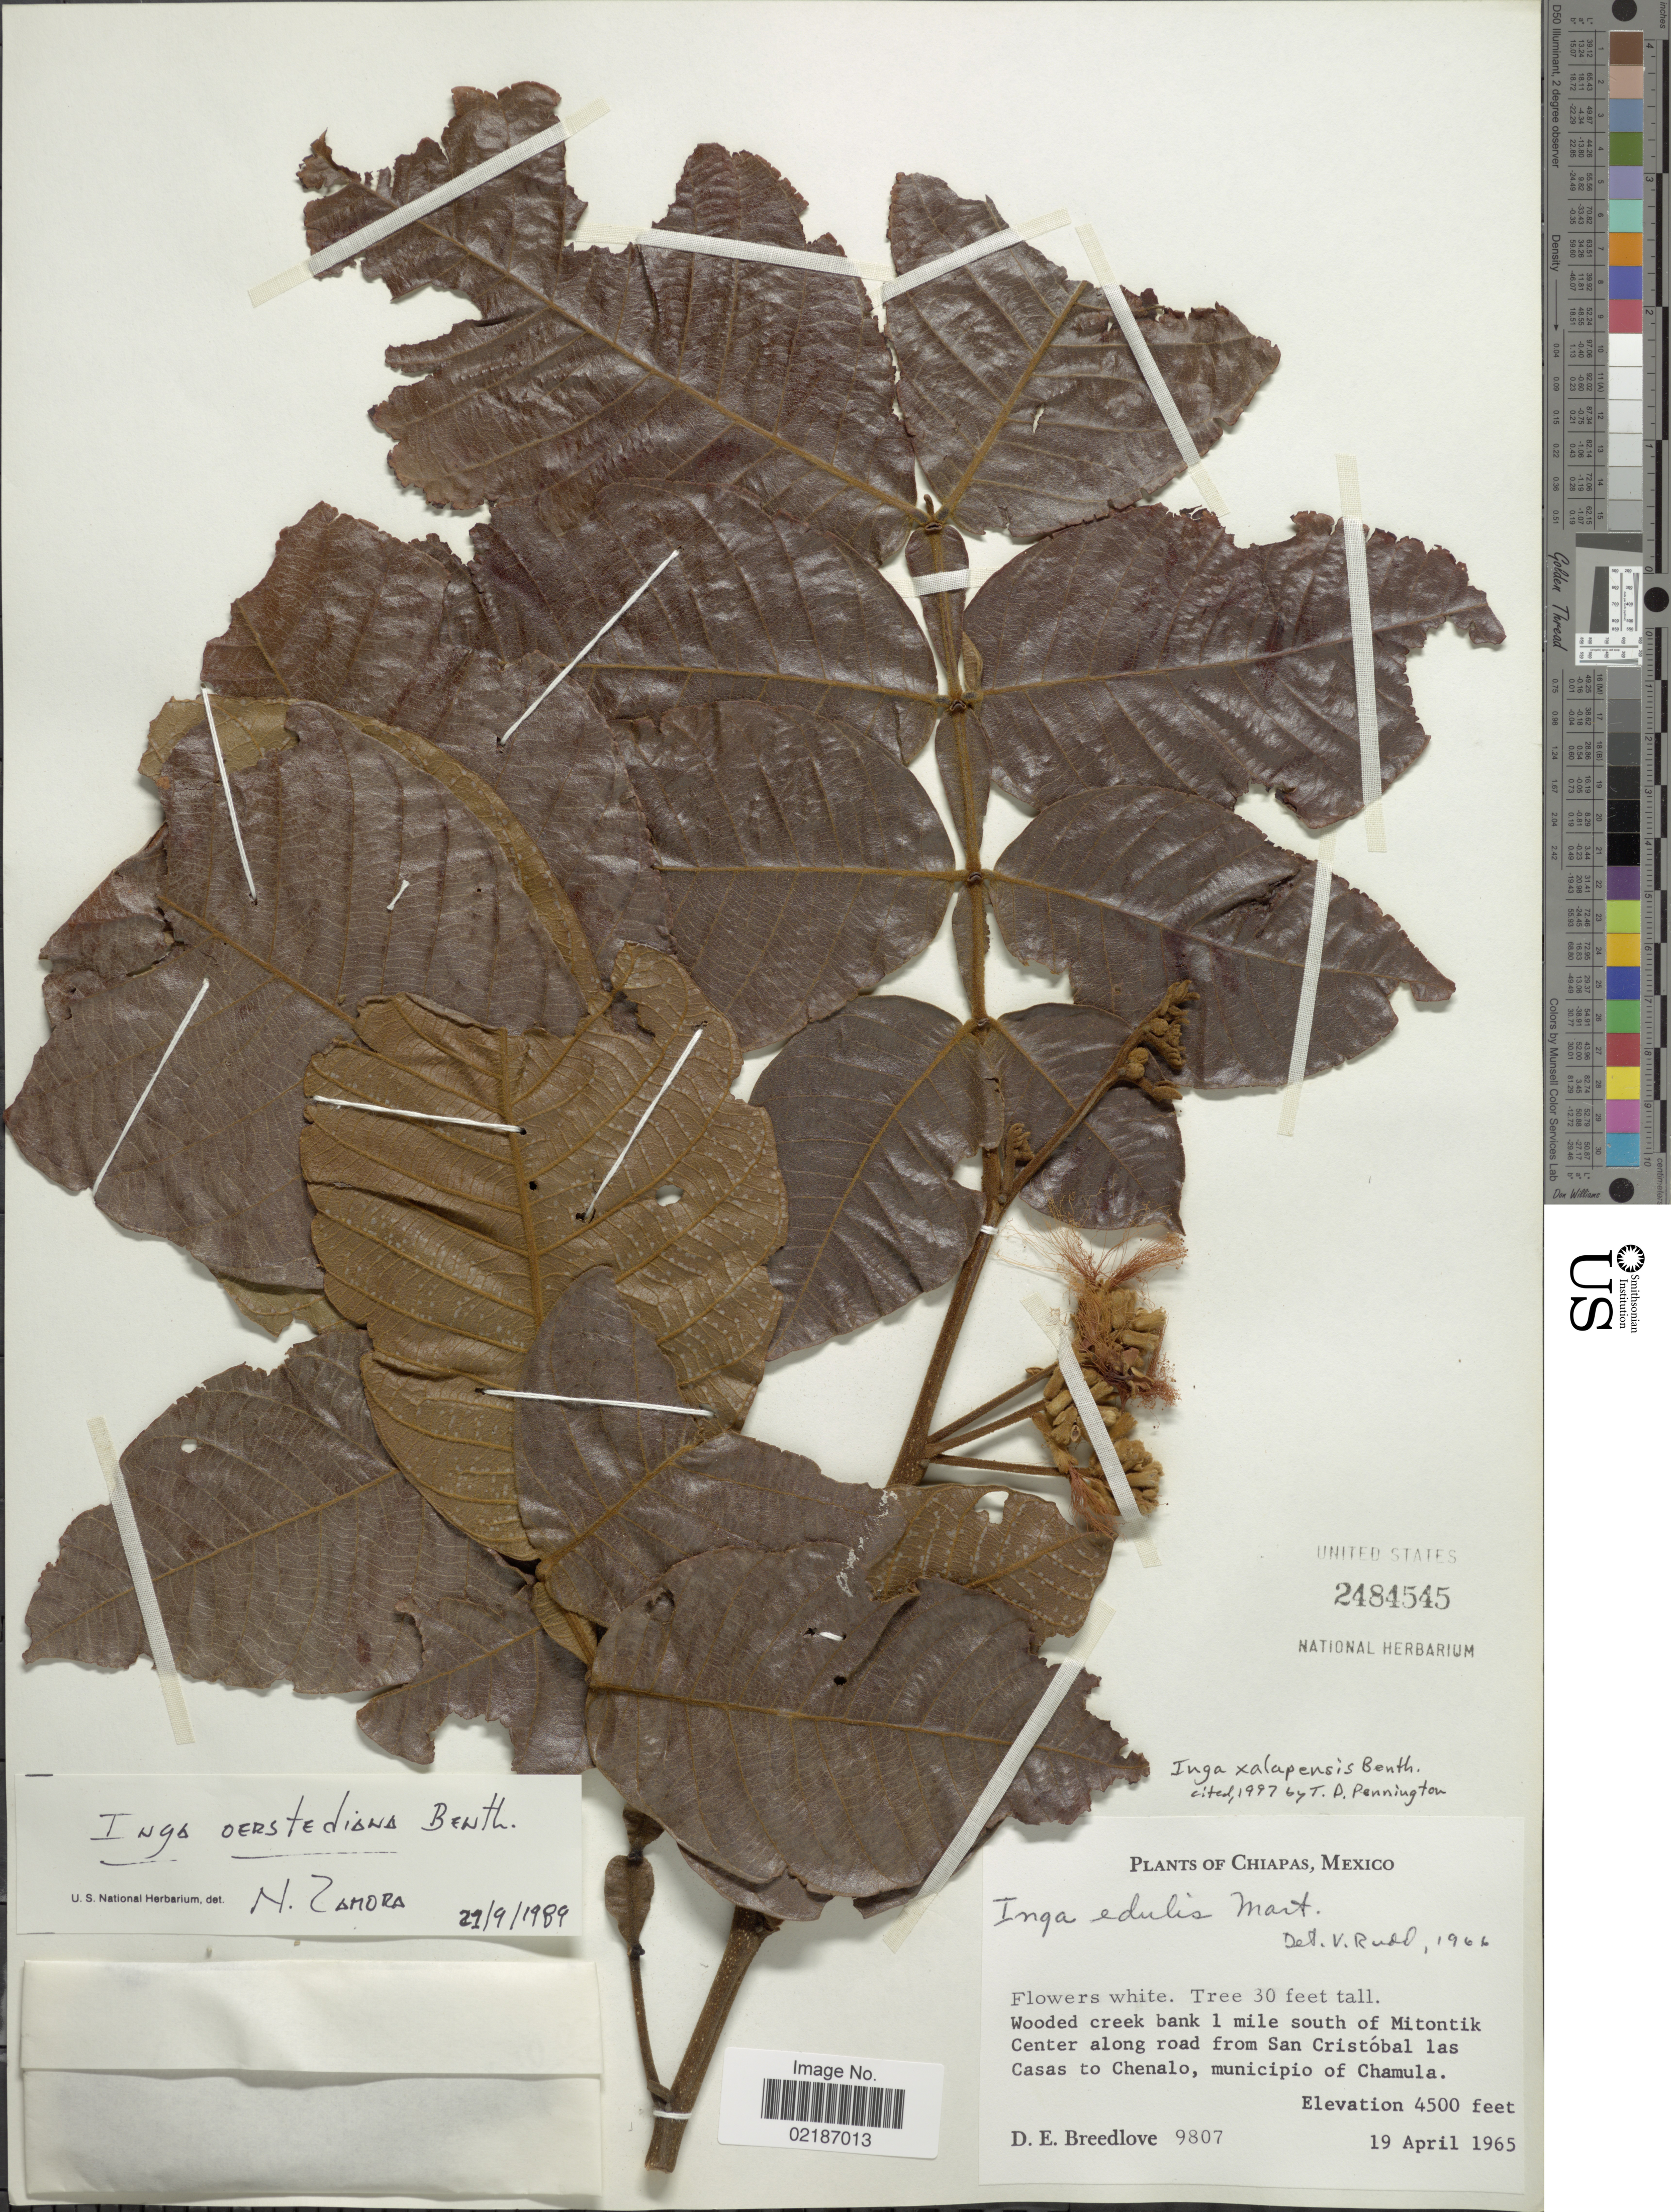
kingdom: Plantae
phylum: Tracheophyta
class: Magnoliopsida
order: Fabales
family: Fabaceae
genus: Inga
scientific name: Inga xalapensis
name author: Benth.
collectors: D. E. Breedlove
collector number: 9807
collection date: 1965-04-19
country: Mexico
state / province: Chiapas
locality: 1 miles south of Mitontik Center along road from San Cristobal las Casas to Chenalo, Municipio of Chamula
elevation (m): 1372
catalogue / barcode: US 2484545